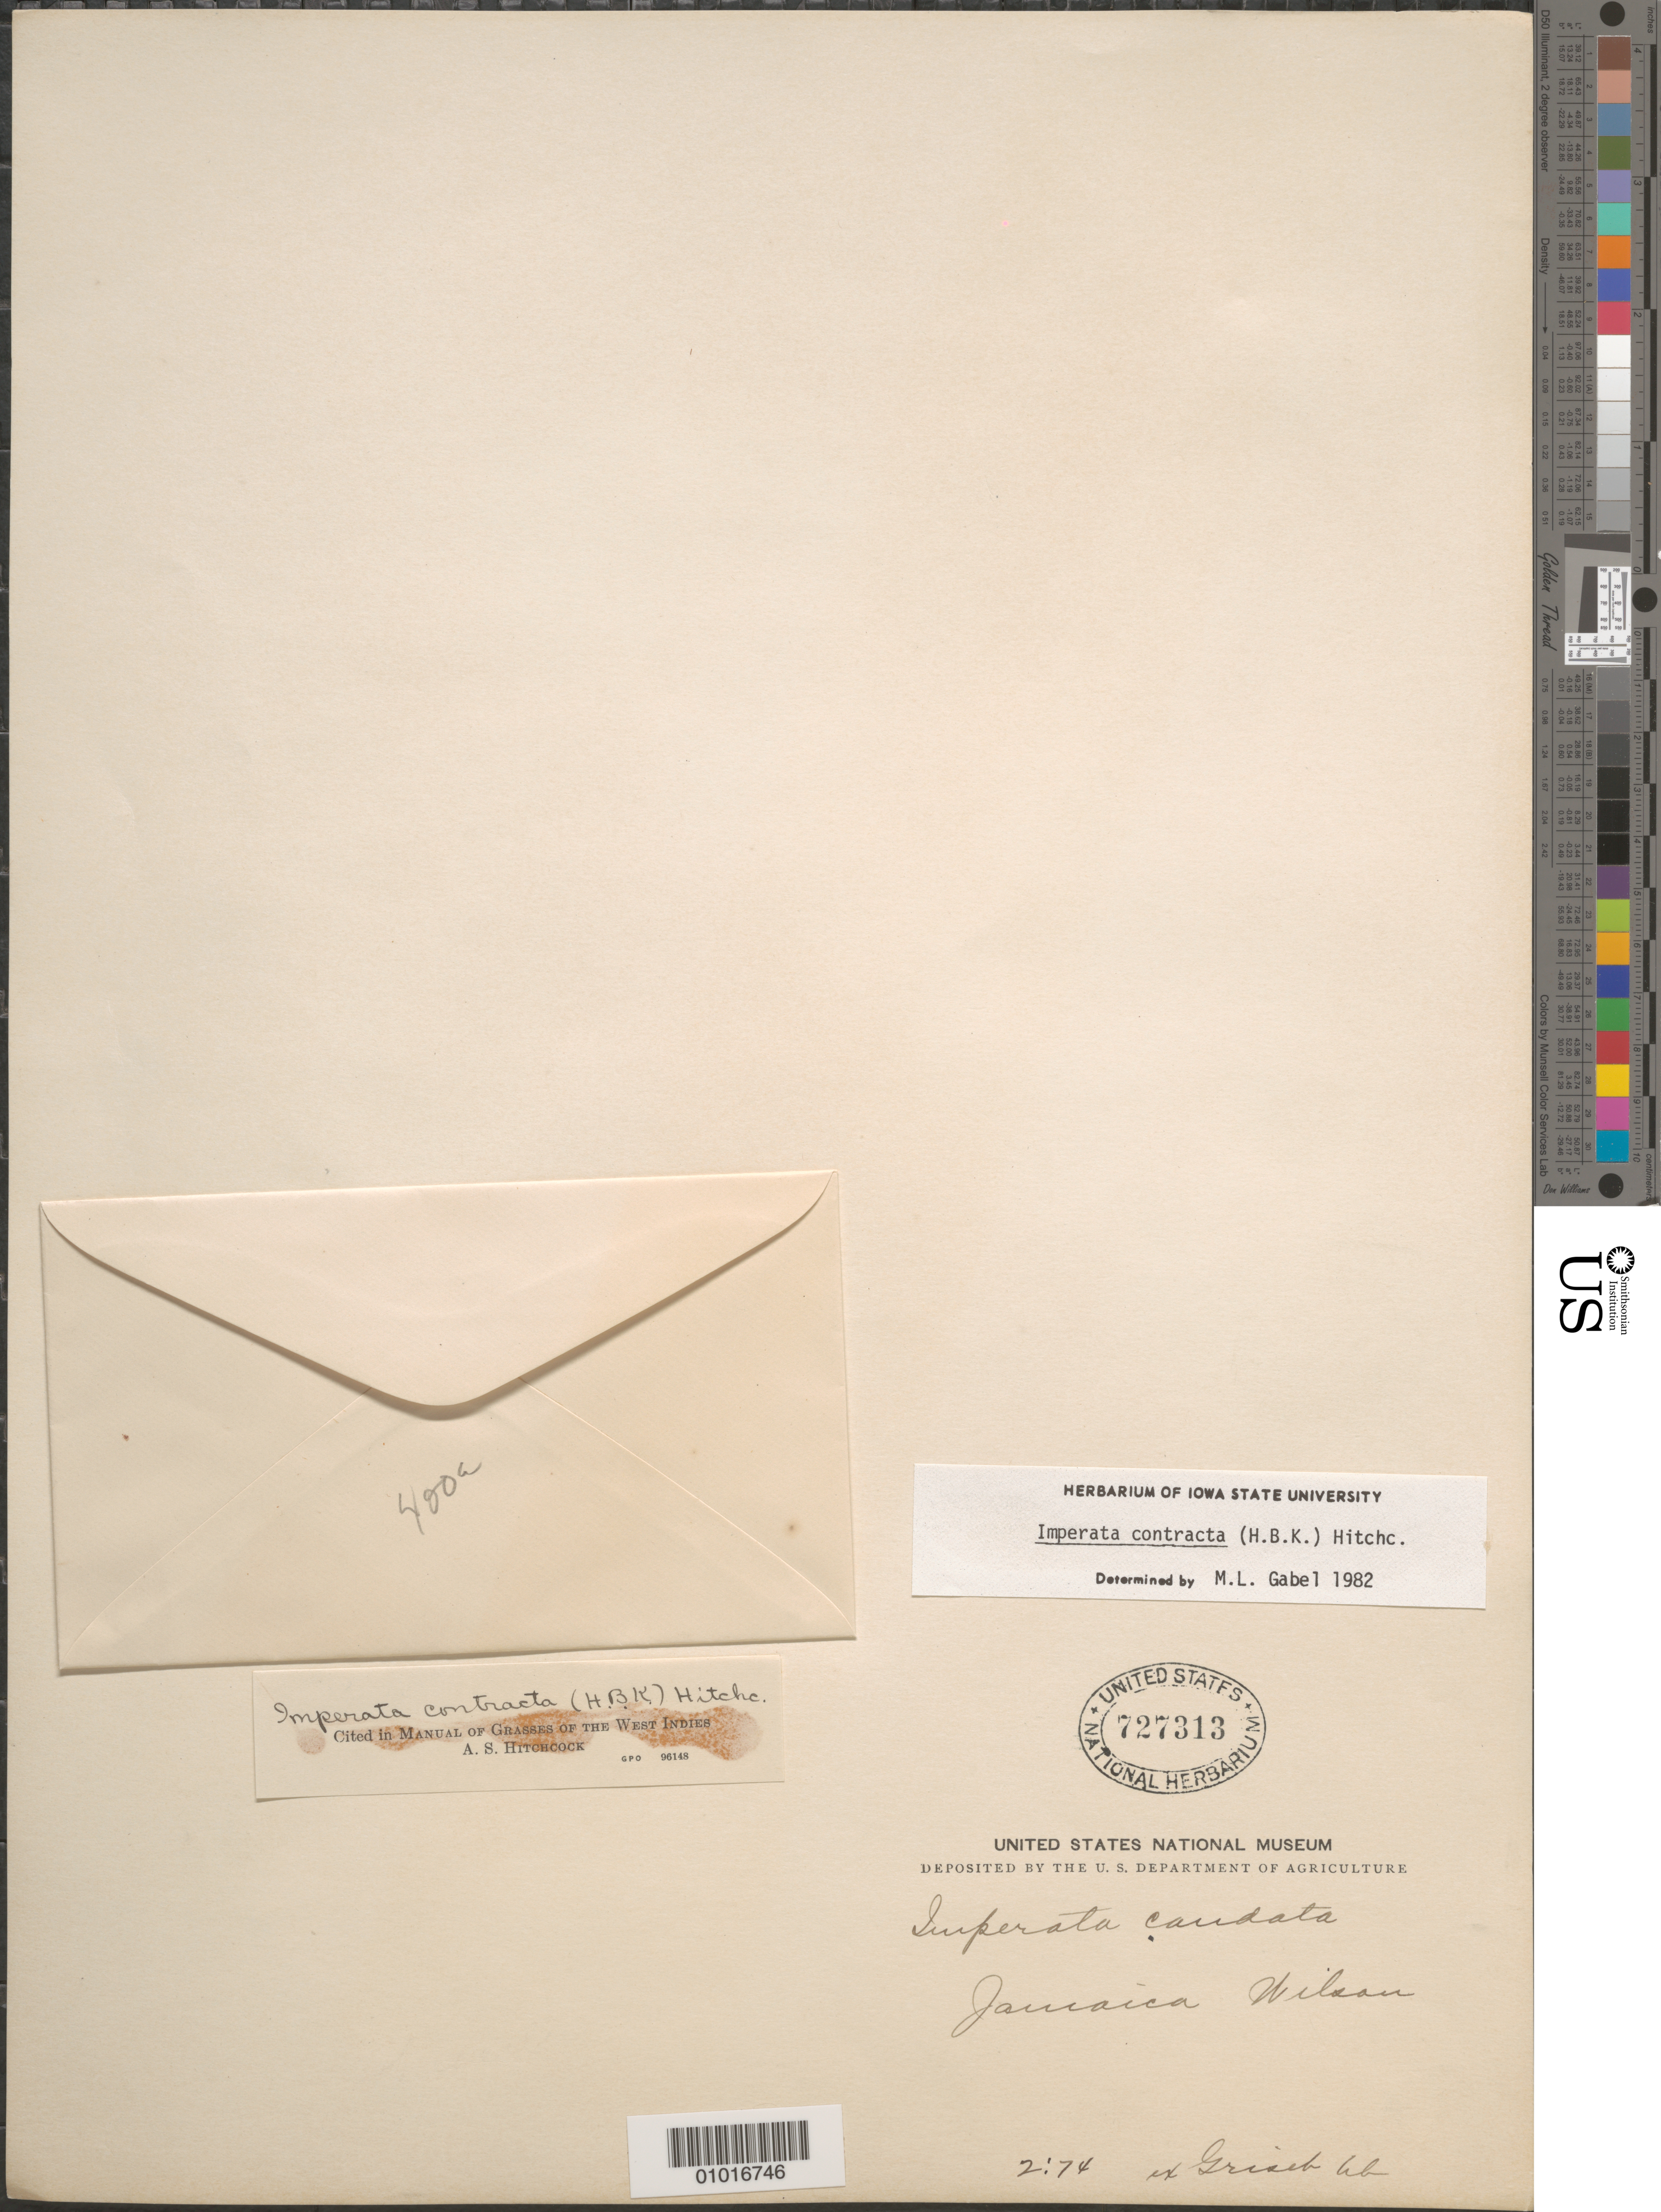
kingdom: Plantae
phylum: Tracheophyta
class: Liliopsida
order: Poales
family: Poaceae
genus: Imperata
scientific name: Imperata contracta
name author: (Kunth) Hitchc.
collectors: -- Wilson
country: Jamaica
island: Jamaica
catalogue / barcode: US 727313